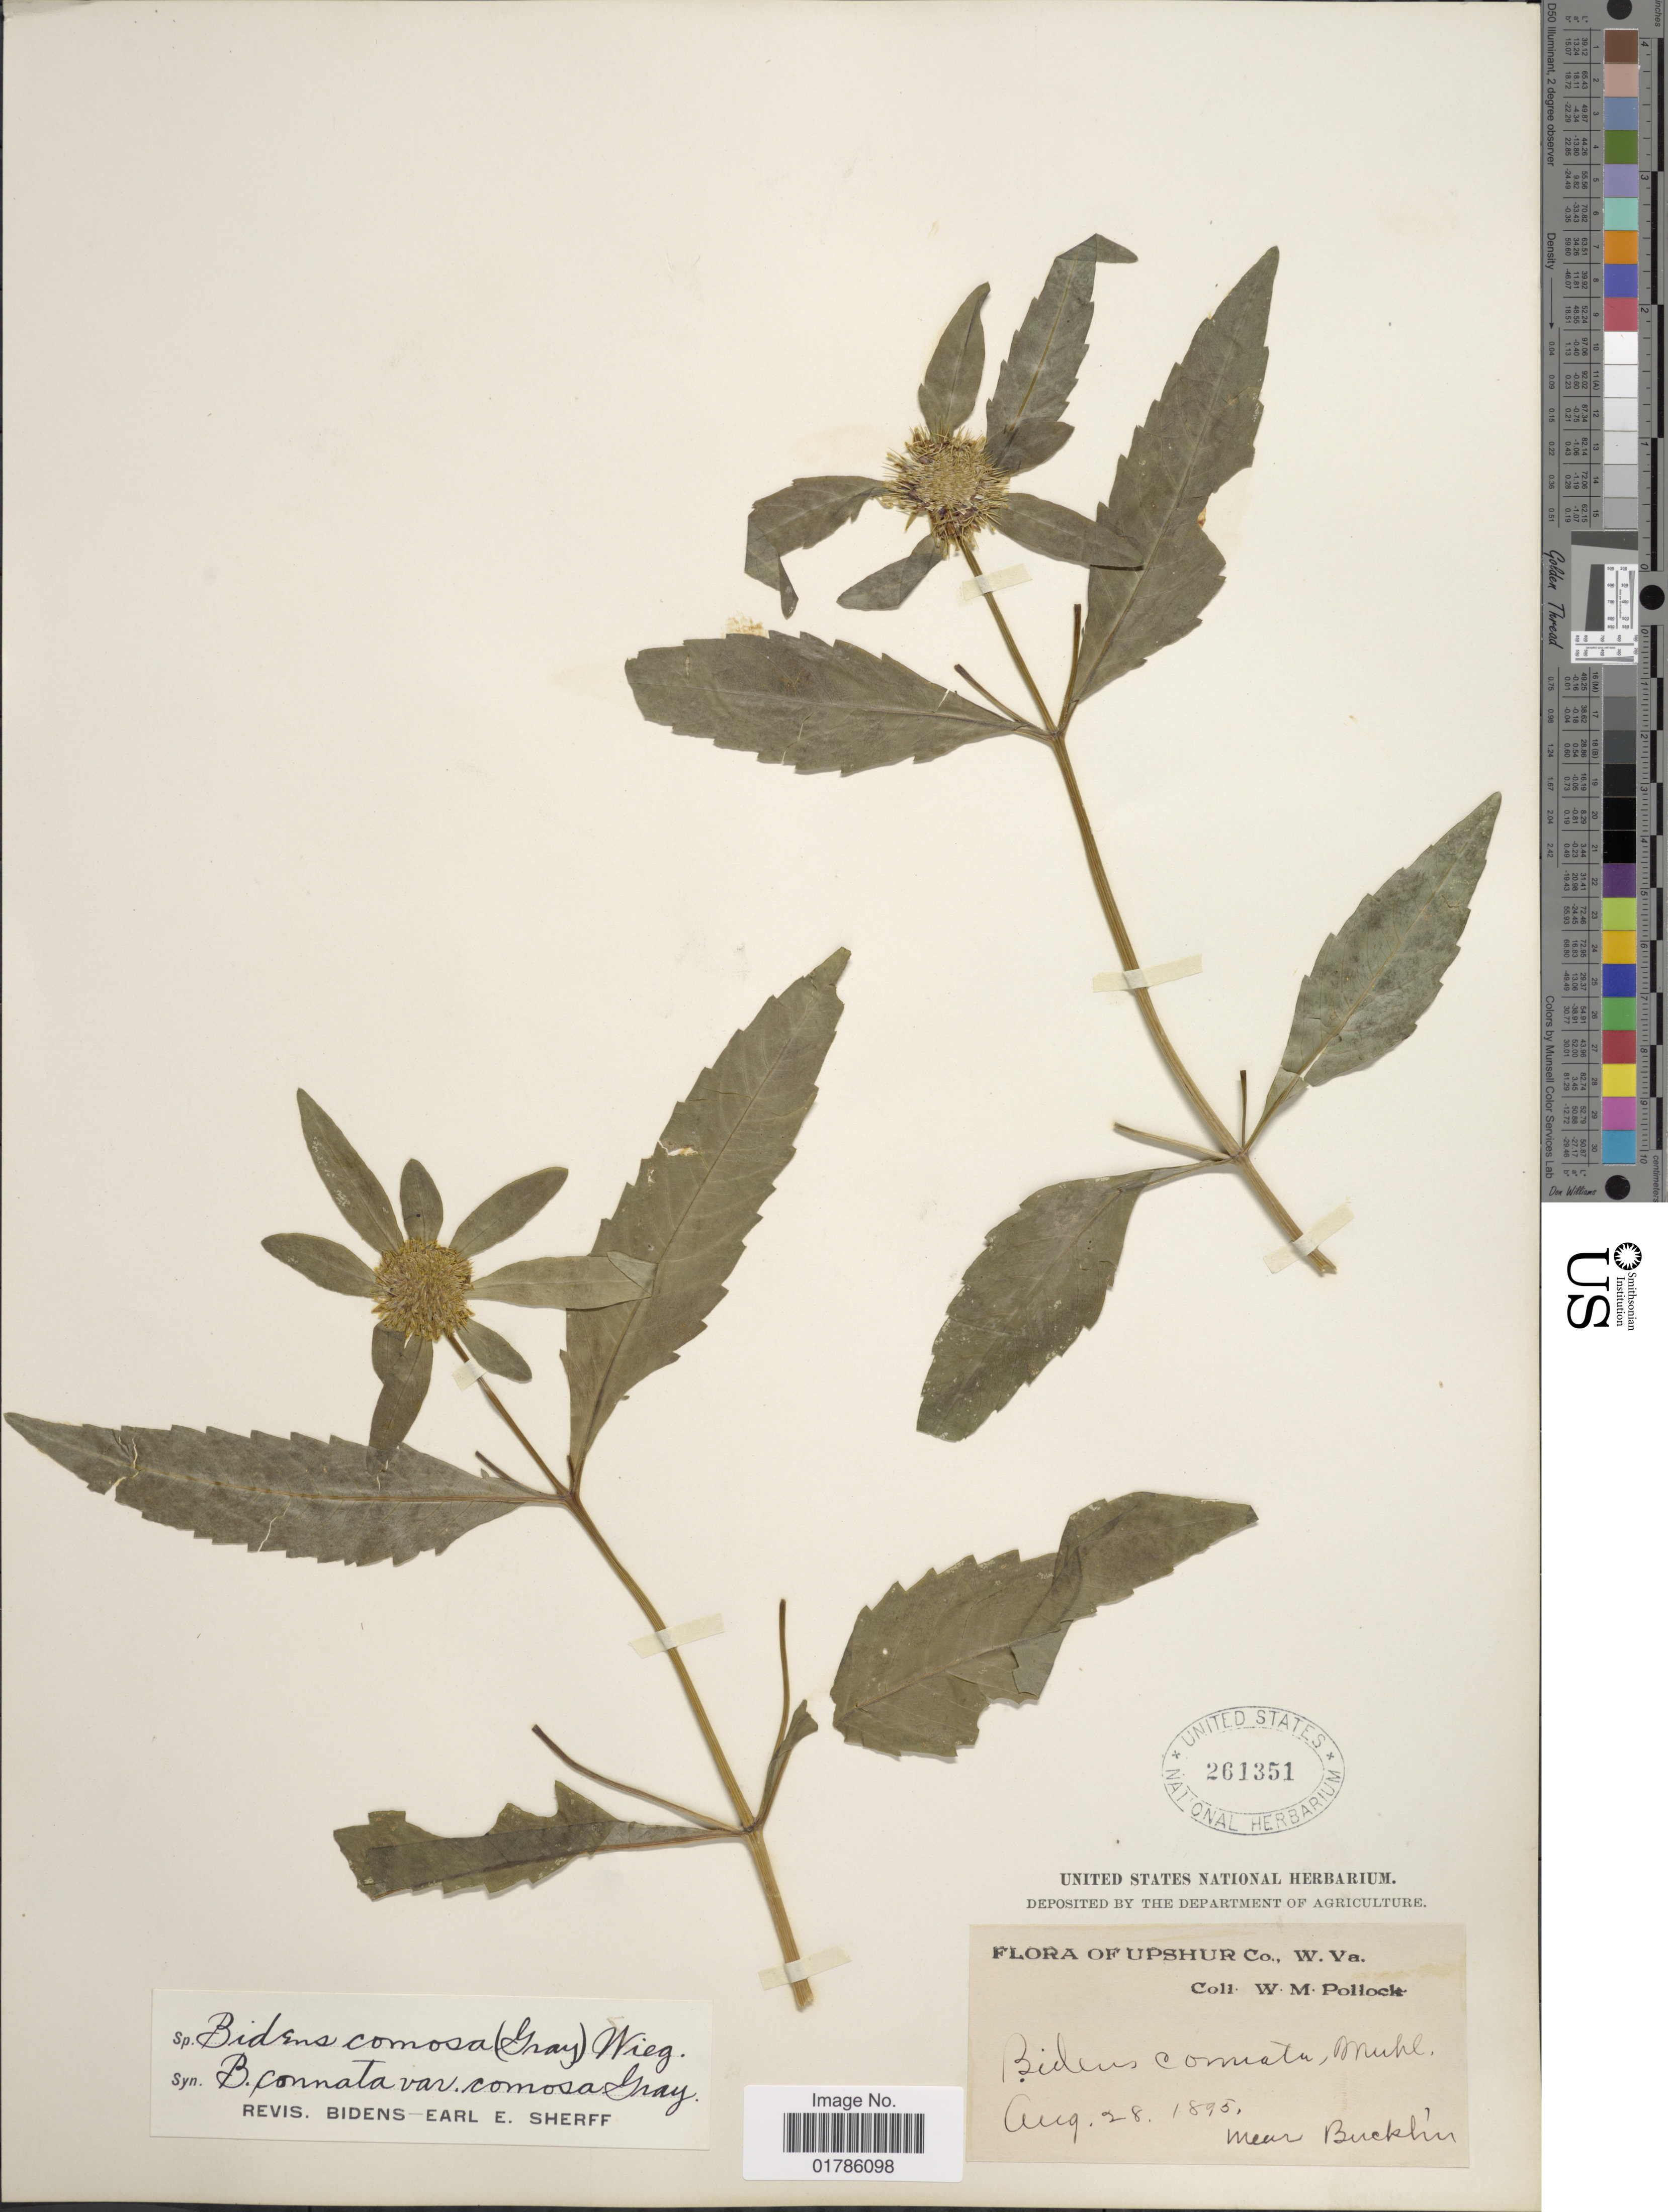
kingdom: Plantae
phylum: Tracheophyta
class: Magnoliopsida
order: Asterales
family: Asteraceae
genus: Bidens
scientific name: Bidens comosa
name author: (A. Gray) Wiegand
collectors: W. M. Pollock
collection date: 1895-08-28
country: United States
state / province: West Virginia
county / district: Upshur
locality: W. Va., near Bucklin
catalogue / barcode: US 261351